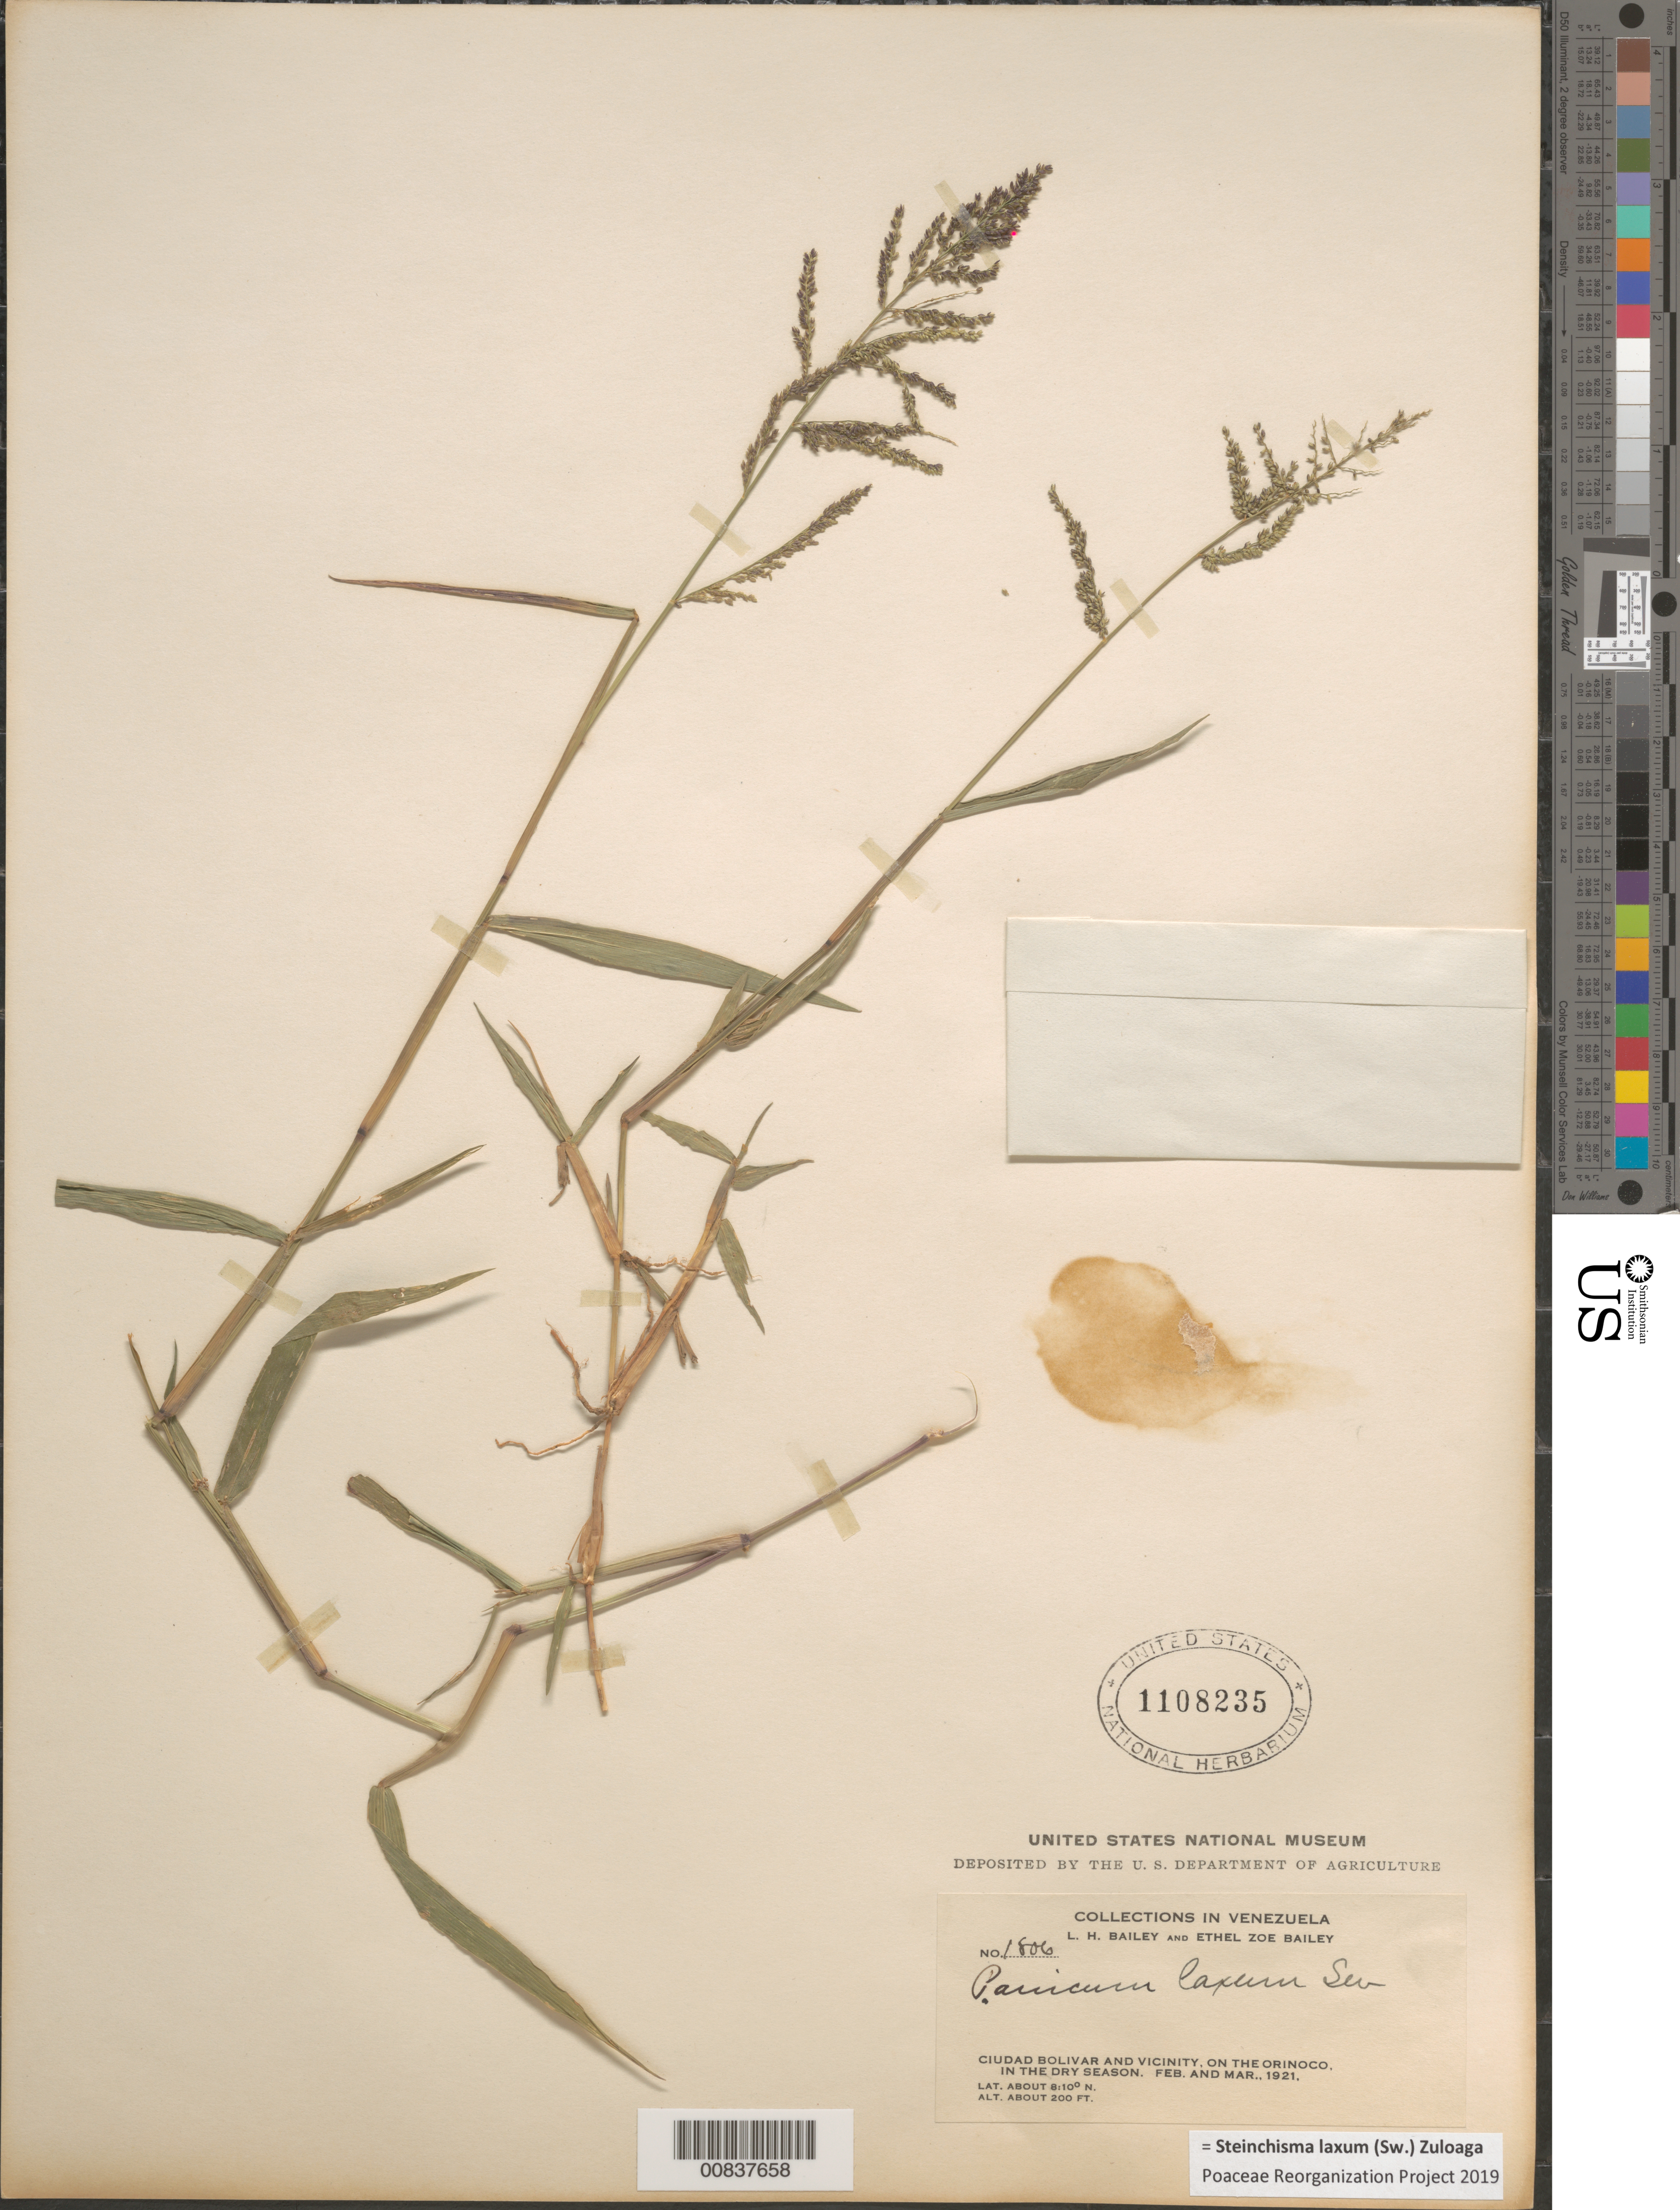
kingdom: Plantae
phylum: Tracheophyta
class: Liliopsida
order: Poales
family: Poaceae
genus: Panicum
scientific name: Panicum laxum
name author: Sw.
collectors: L. H. Bailey & E. Z. Bailey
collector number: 1806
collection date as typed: Feb-21 to Mar-21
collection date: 1921-02/1921-03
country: Venezuela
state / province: Bolívar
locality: Ciudad Bolívar and vicinity, Orinoco R.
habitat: Dry season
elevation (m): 61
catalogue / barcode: US 1108235